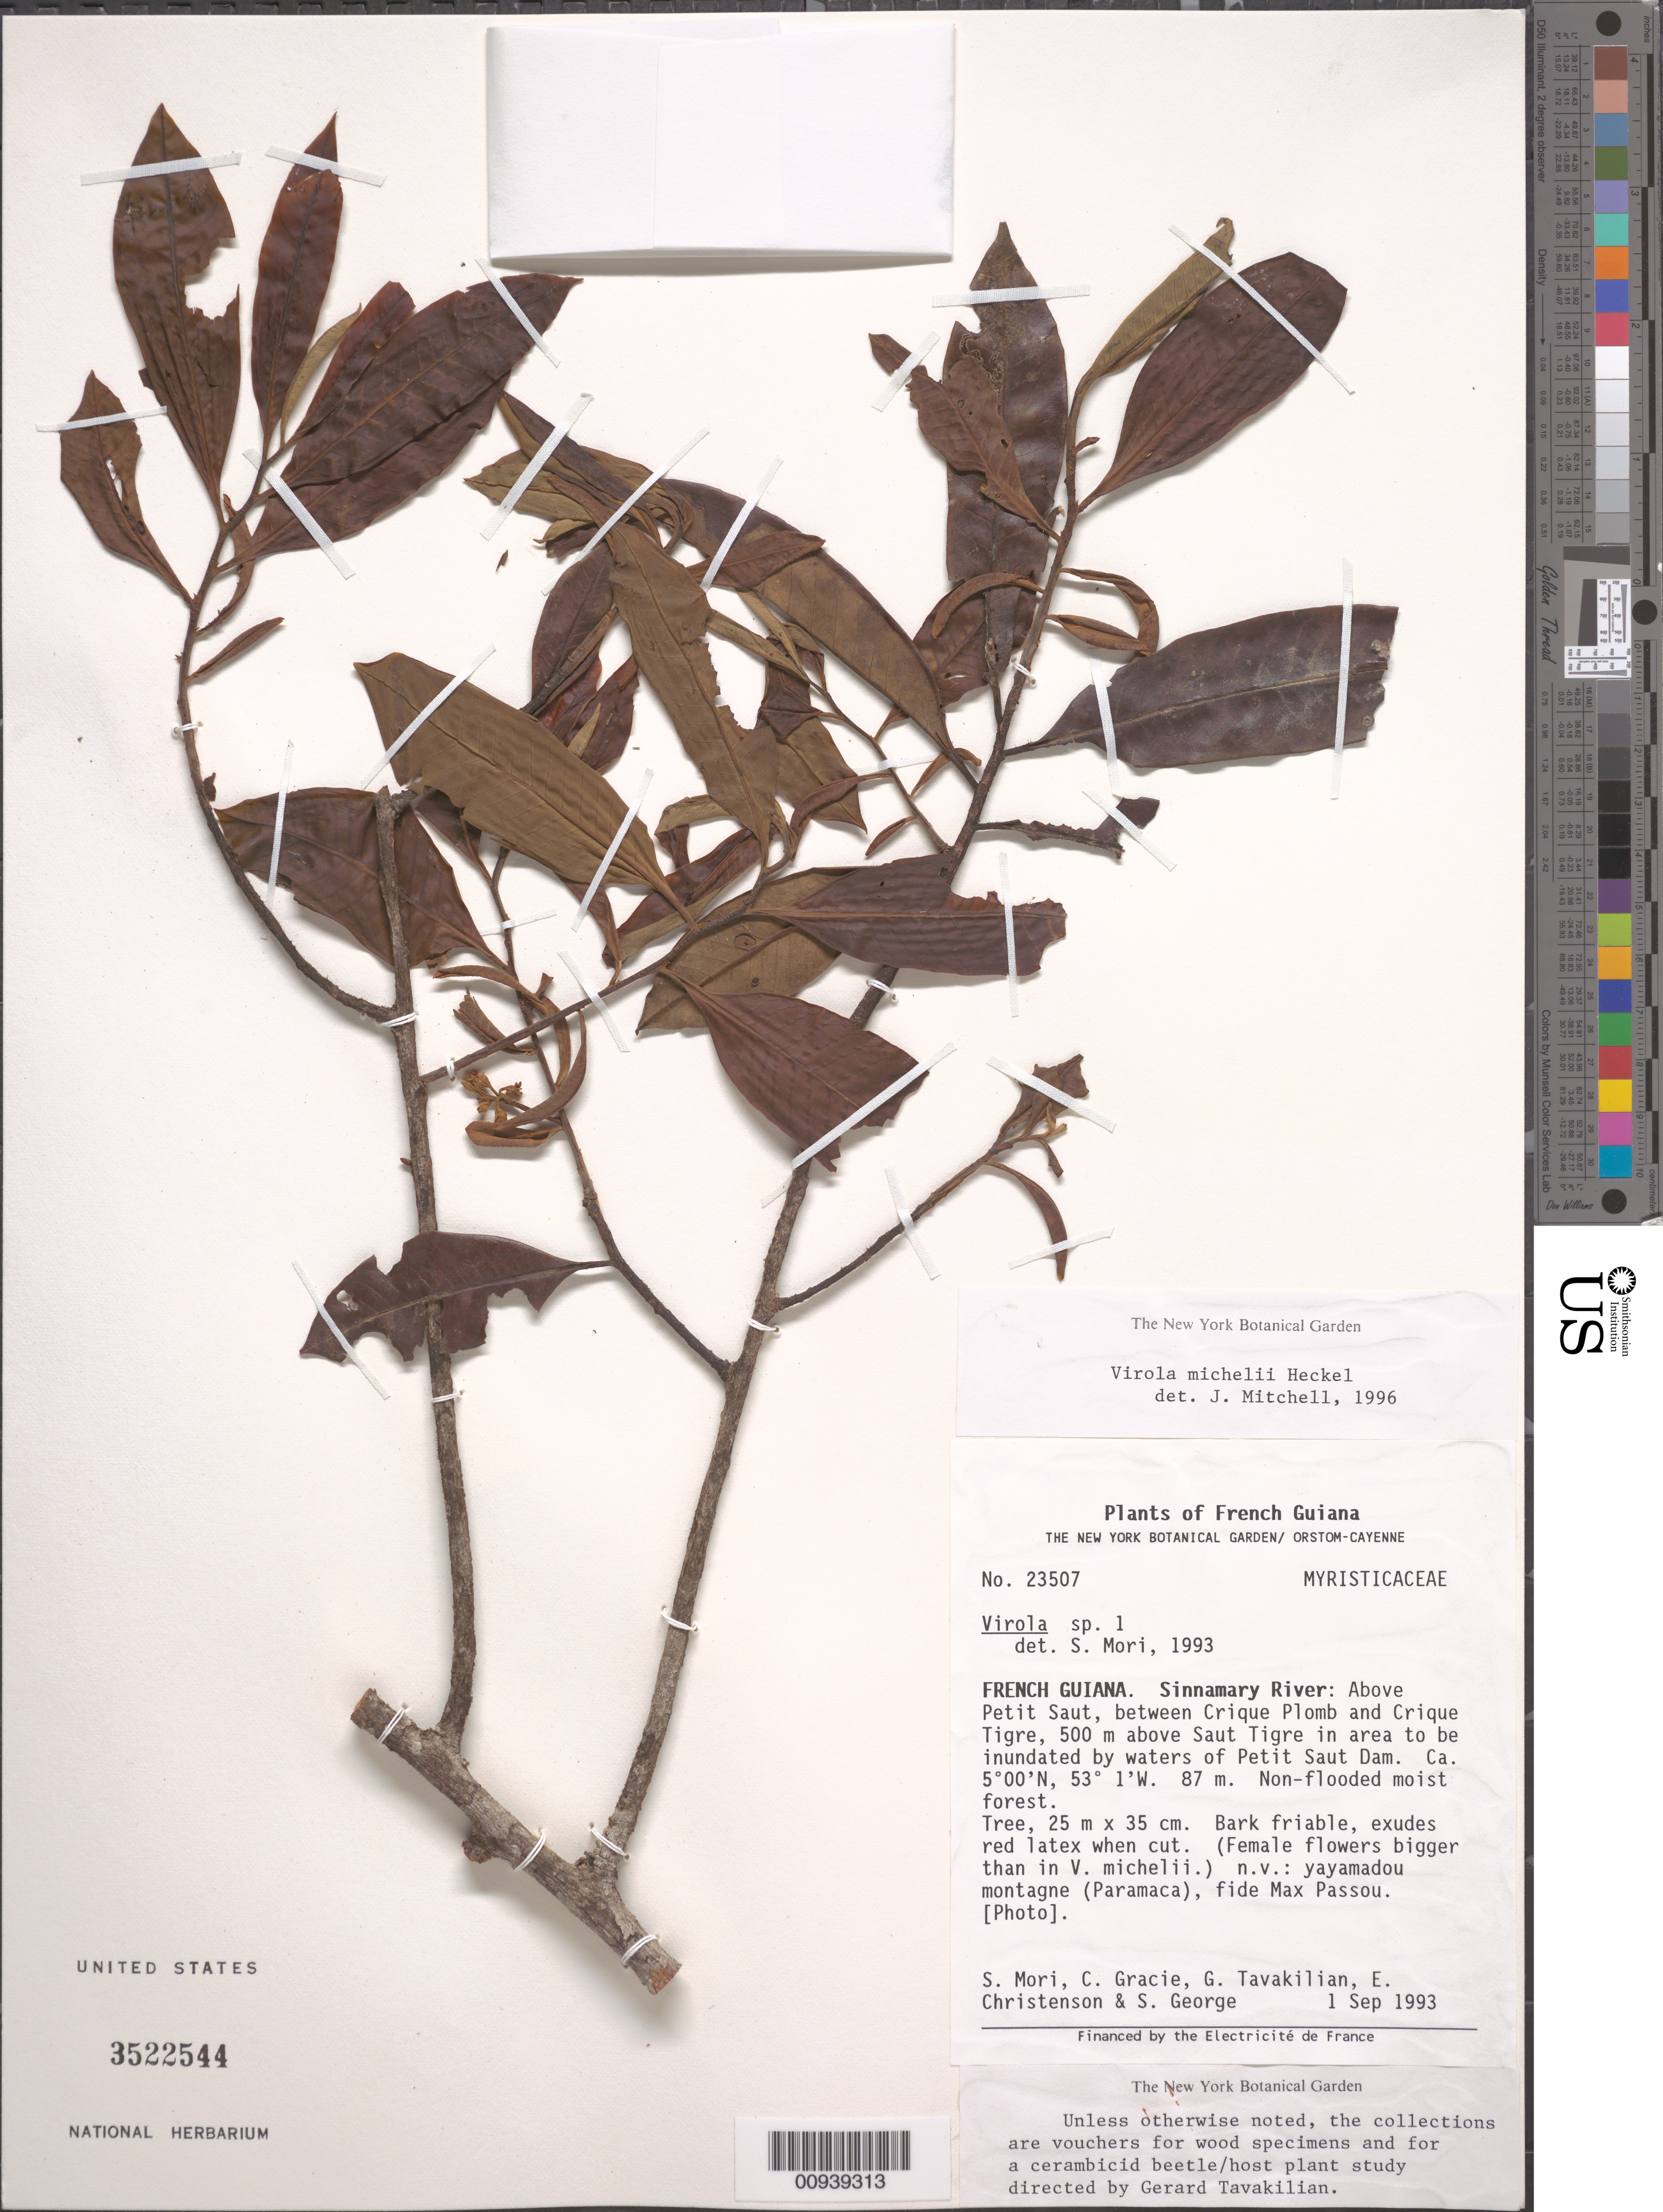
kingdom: Plantae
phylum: Tracheophyta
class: Magnoliopsida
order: Magnoliales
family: Myristicaceae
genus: Virola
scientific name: Virola michelii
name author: Heckel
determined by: Mitchell, John D.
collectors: S. Mori, C. A. Gracie, G. Tavakilian, E. Christenson & S. George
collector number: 23507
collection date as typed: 1-Sep-93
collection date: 1993-09-01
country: French Guiana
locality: Sinnamary River, above Petit Saut, between Crique Plomb and Crique Tigre, 500 m above Saut Tigre in area to be inundated by waters of Petit Saut Dam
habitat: Non-flooded moist forest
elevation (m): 87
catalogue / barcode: US 3522544